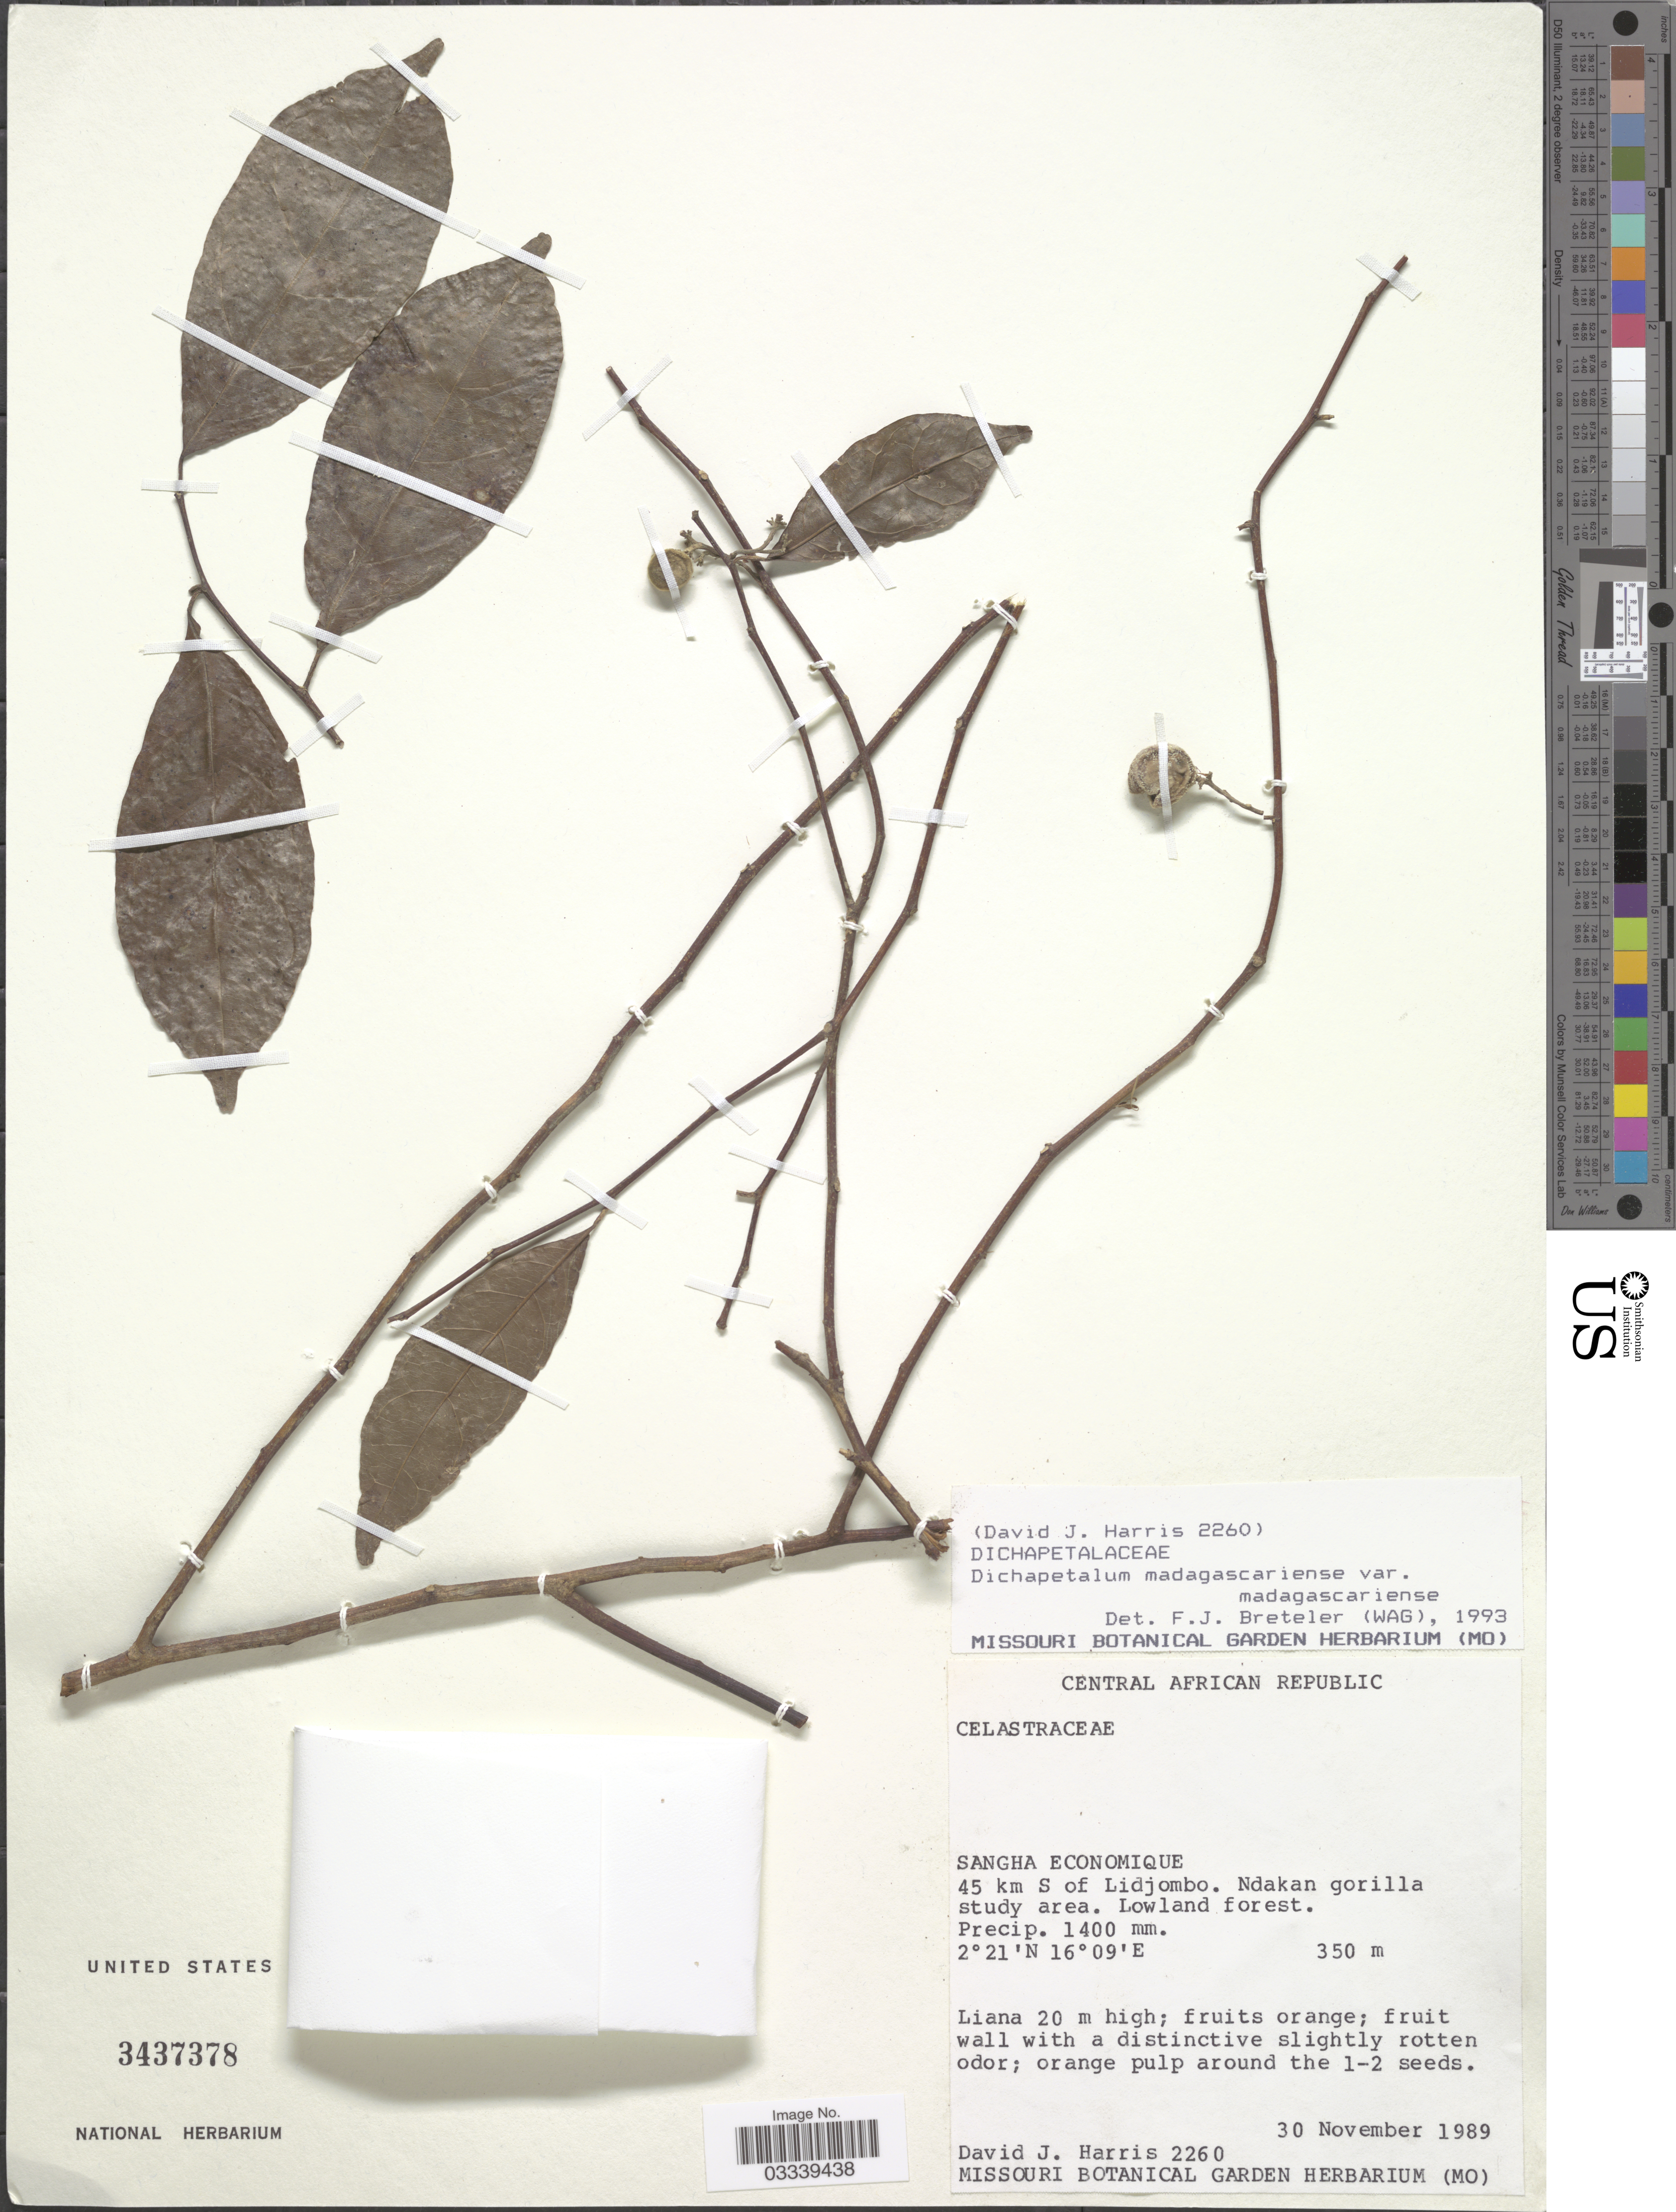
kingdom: Plantae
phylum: Tracheophyta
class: Magnoliopsida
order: Malpighiales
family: Dichapetalaceae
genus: Dichapetalum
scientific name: Dichapetalum madagascariense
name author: Poir.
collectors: D. J. Harris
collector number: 2260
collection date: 1989-11-30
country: Congo, Republic of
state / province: Sangha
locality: Central African, Sangha Economique, 45 km S of Lidjombo. Ndakan gorilla study area.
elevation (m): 350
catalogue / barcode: US 3437378